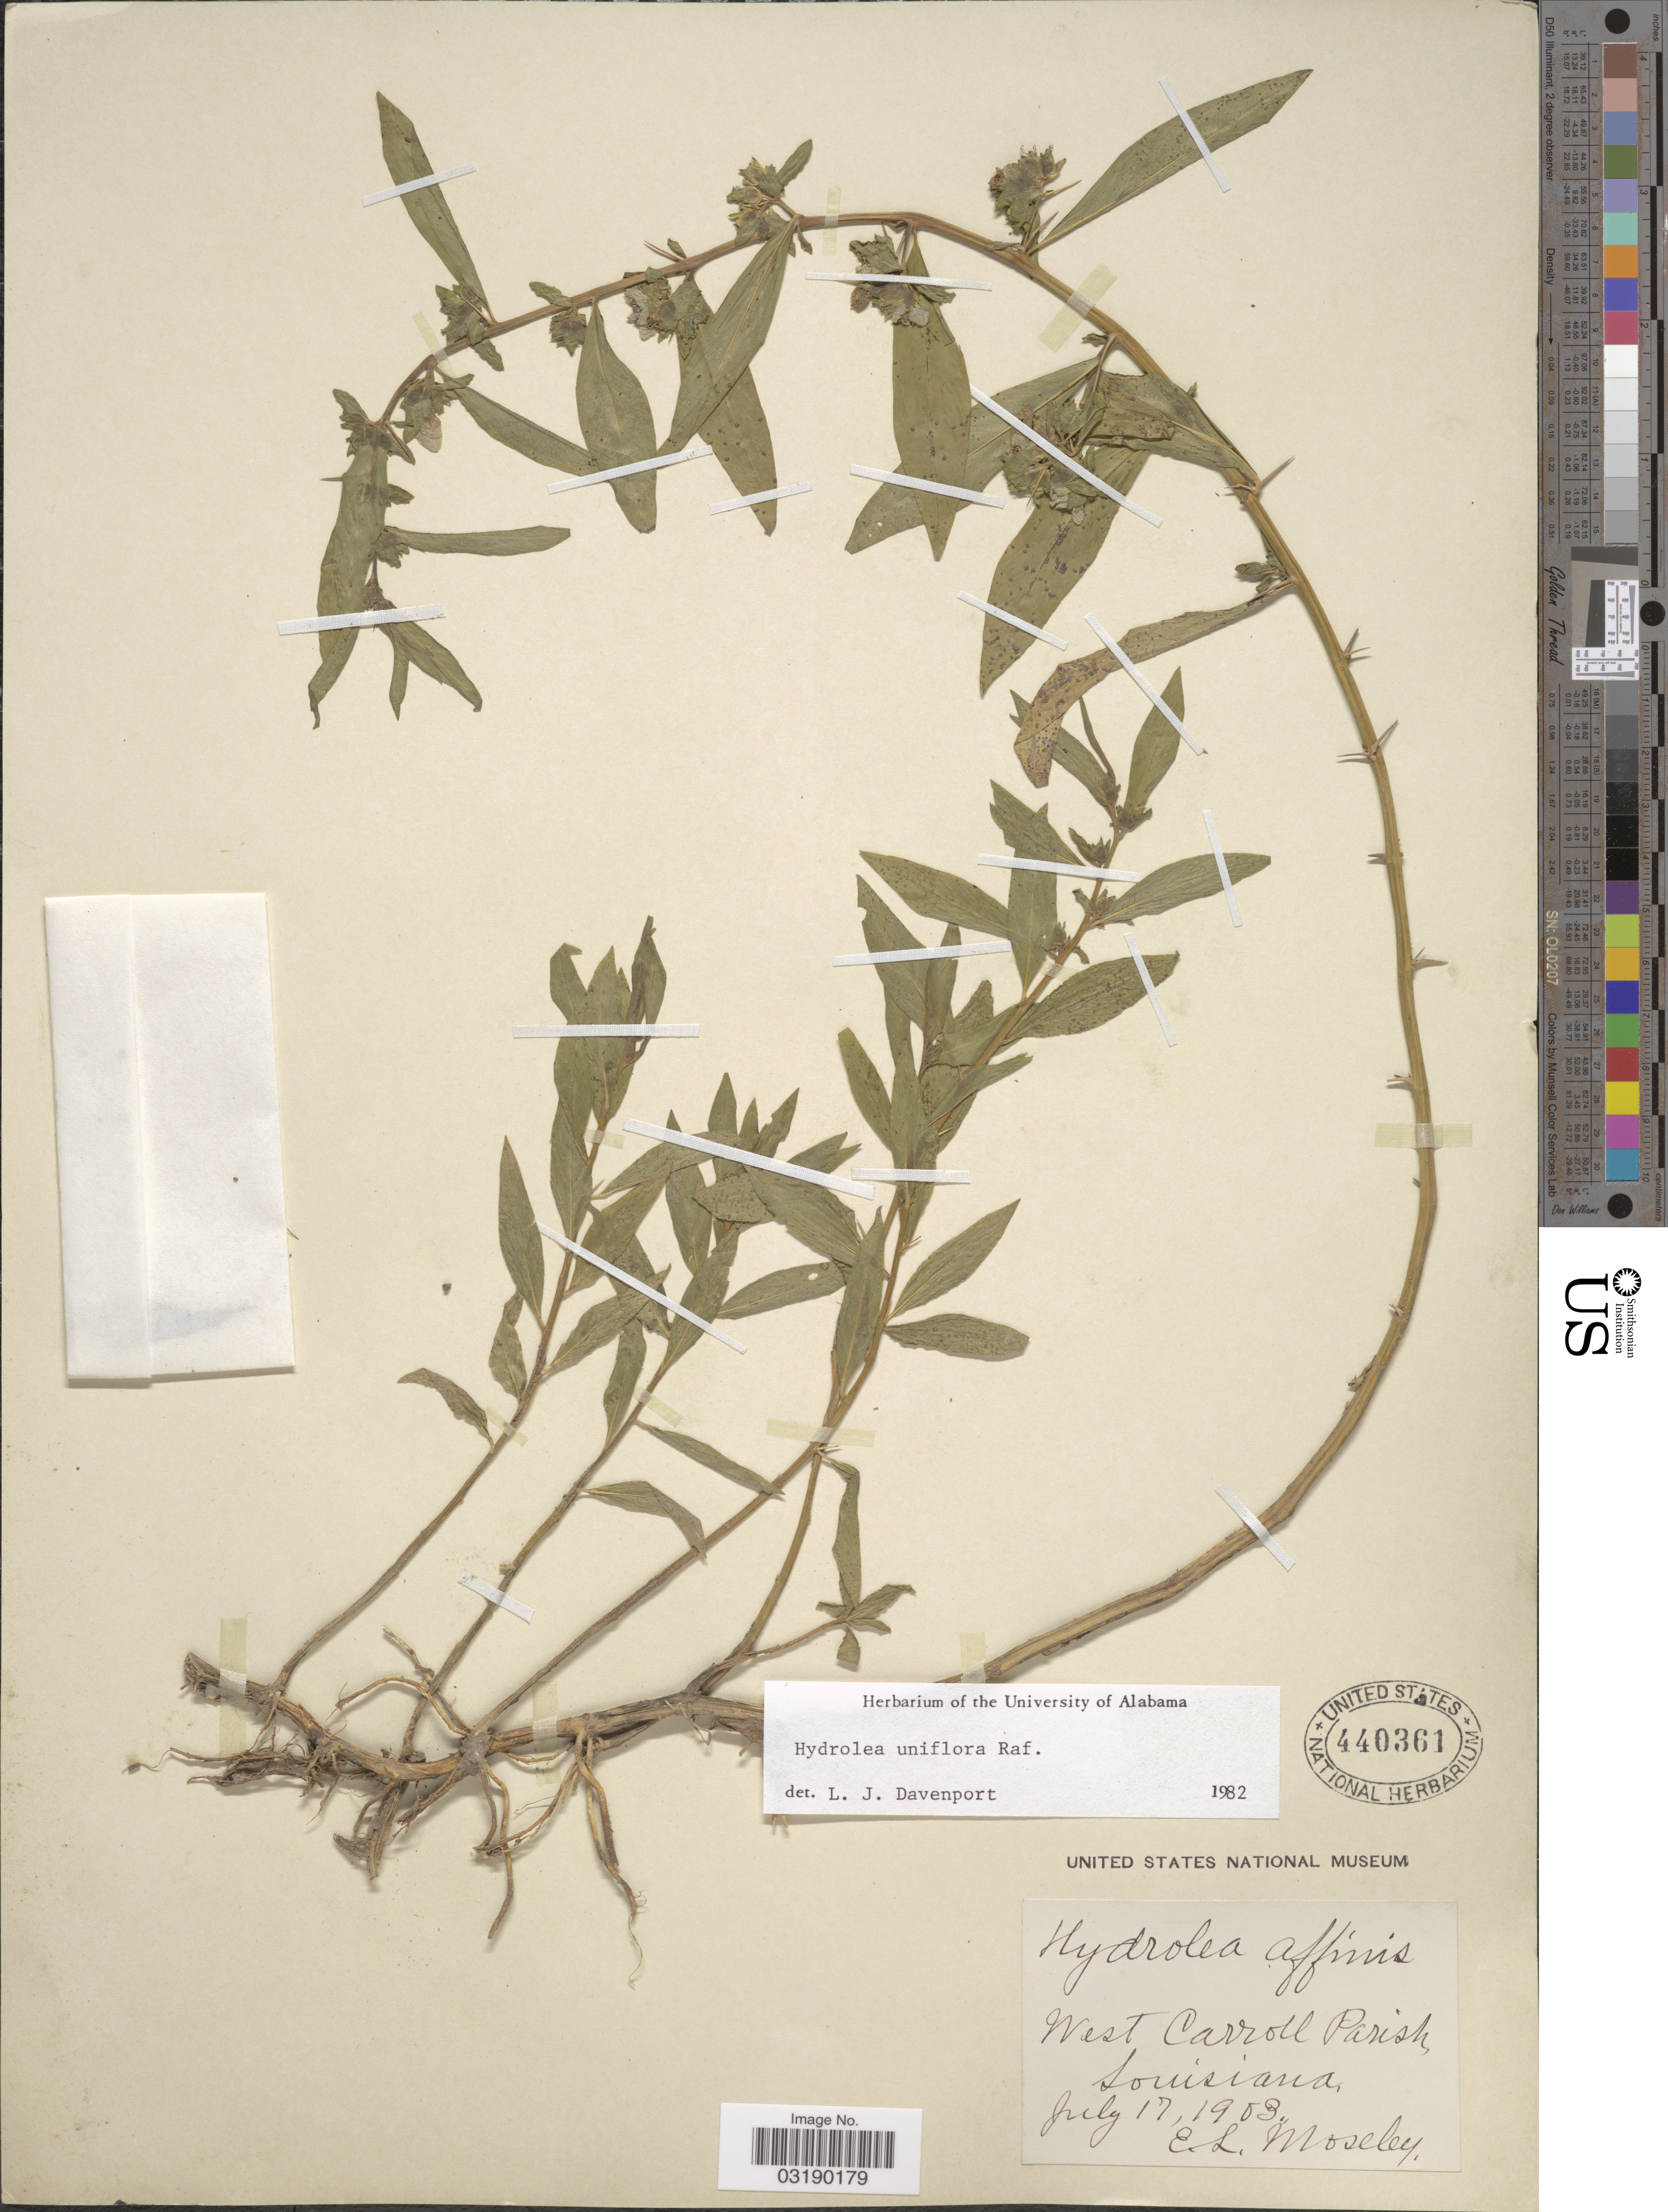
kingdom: Plantae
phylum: Tracheophyta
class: Magnoliopsida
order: Solanales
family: Hydroleaceae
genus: Hydrolea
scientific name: Hydrolea uniflora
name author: Raf.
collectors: E. Moseley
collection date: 1903-07-17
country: United States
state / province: Louisiana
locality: West Carroll Parish.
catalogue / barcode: US 440361